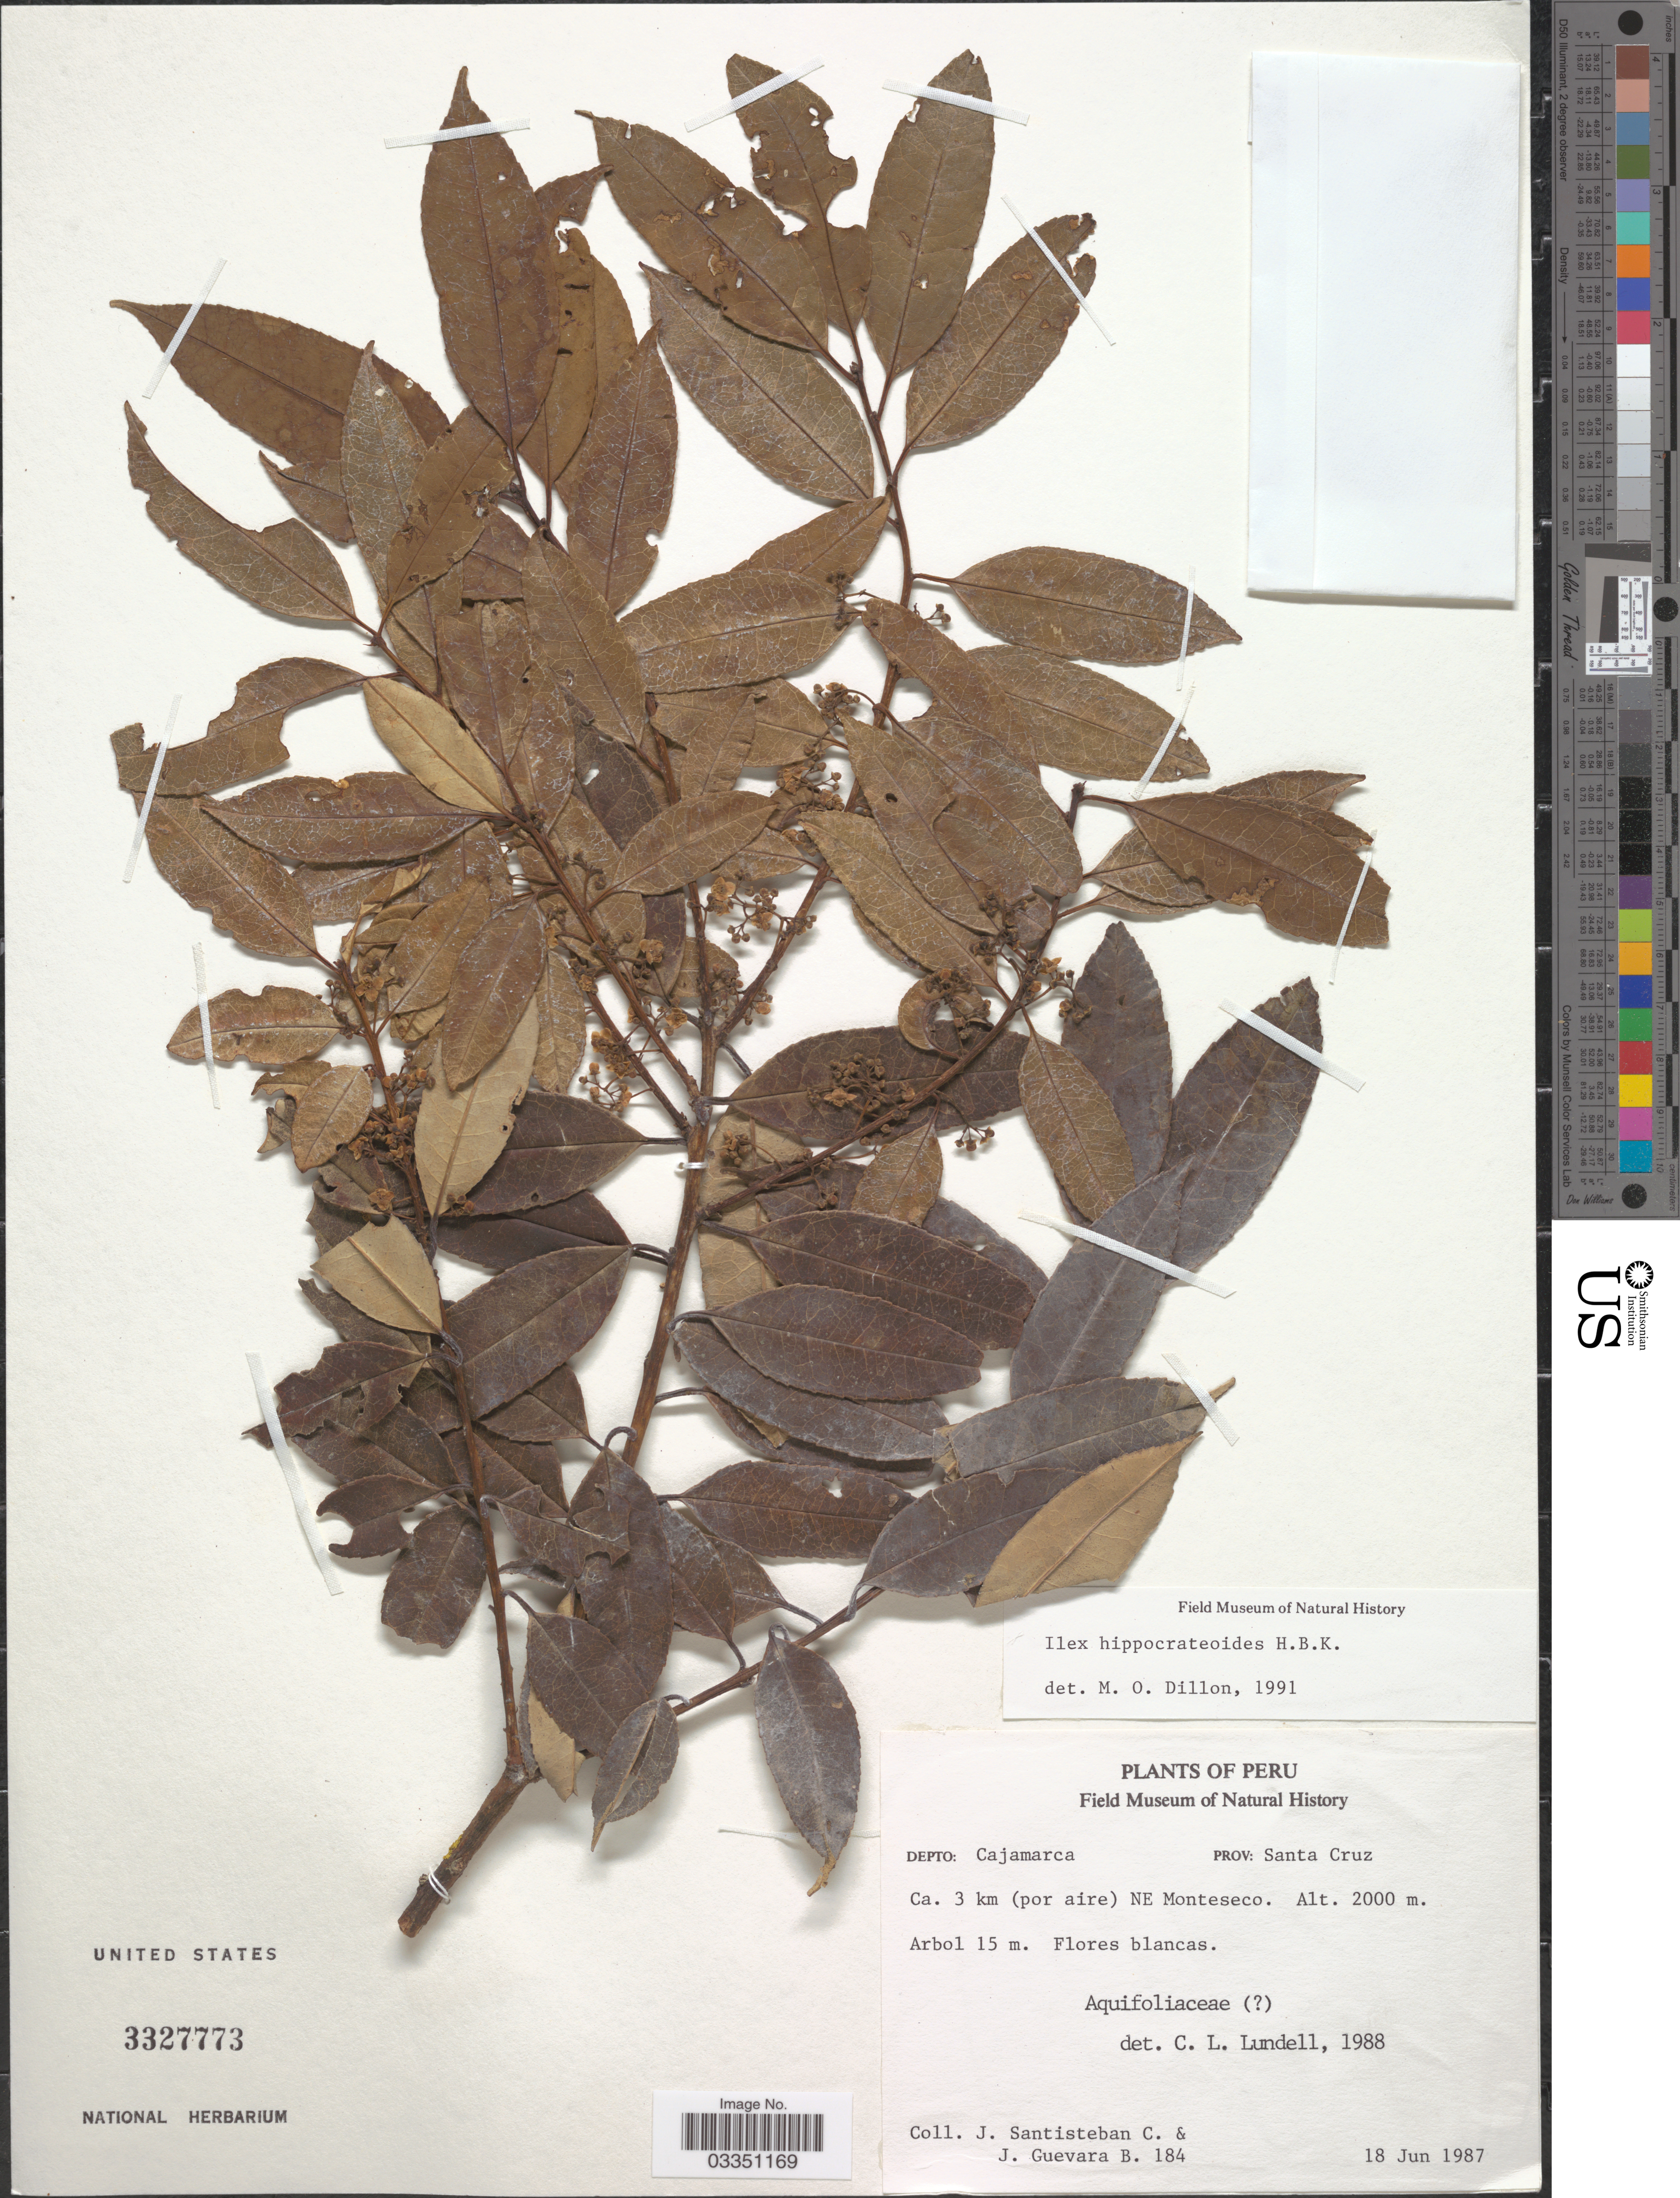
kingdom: Plantae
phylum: Tracheophyta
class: Magnoliopsida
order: Aquifoliales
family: Aquifoliaceae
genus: Ilex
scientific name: Ilex hippocrateoides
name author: Kunth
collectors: J. Santisteban C. & J. Guevara B.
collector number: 184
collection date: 1987-06-18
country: Peru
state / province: Cajamarca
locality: Depto: Cajamarca. Prov: Santa Cruz. Ca. 3 km (por aire) NE Monteseco.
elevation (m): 2000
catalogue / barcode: US 3327773